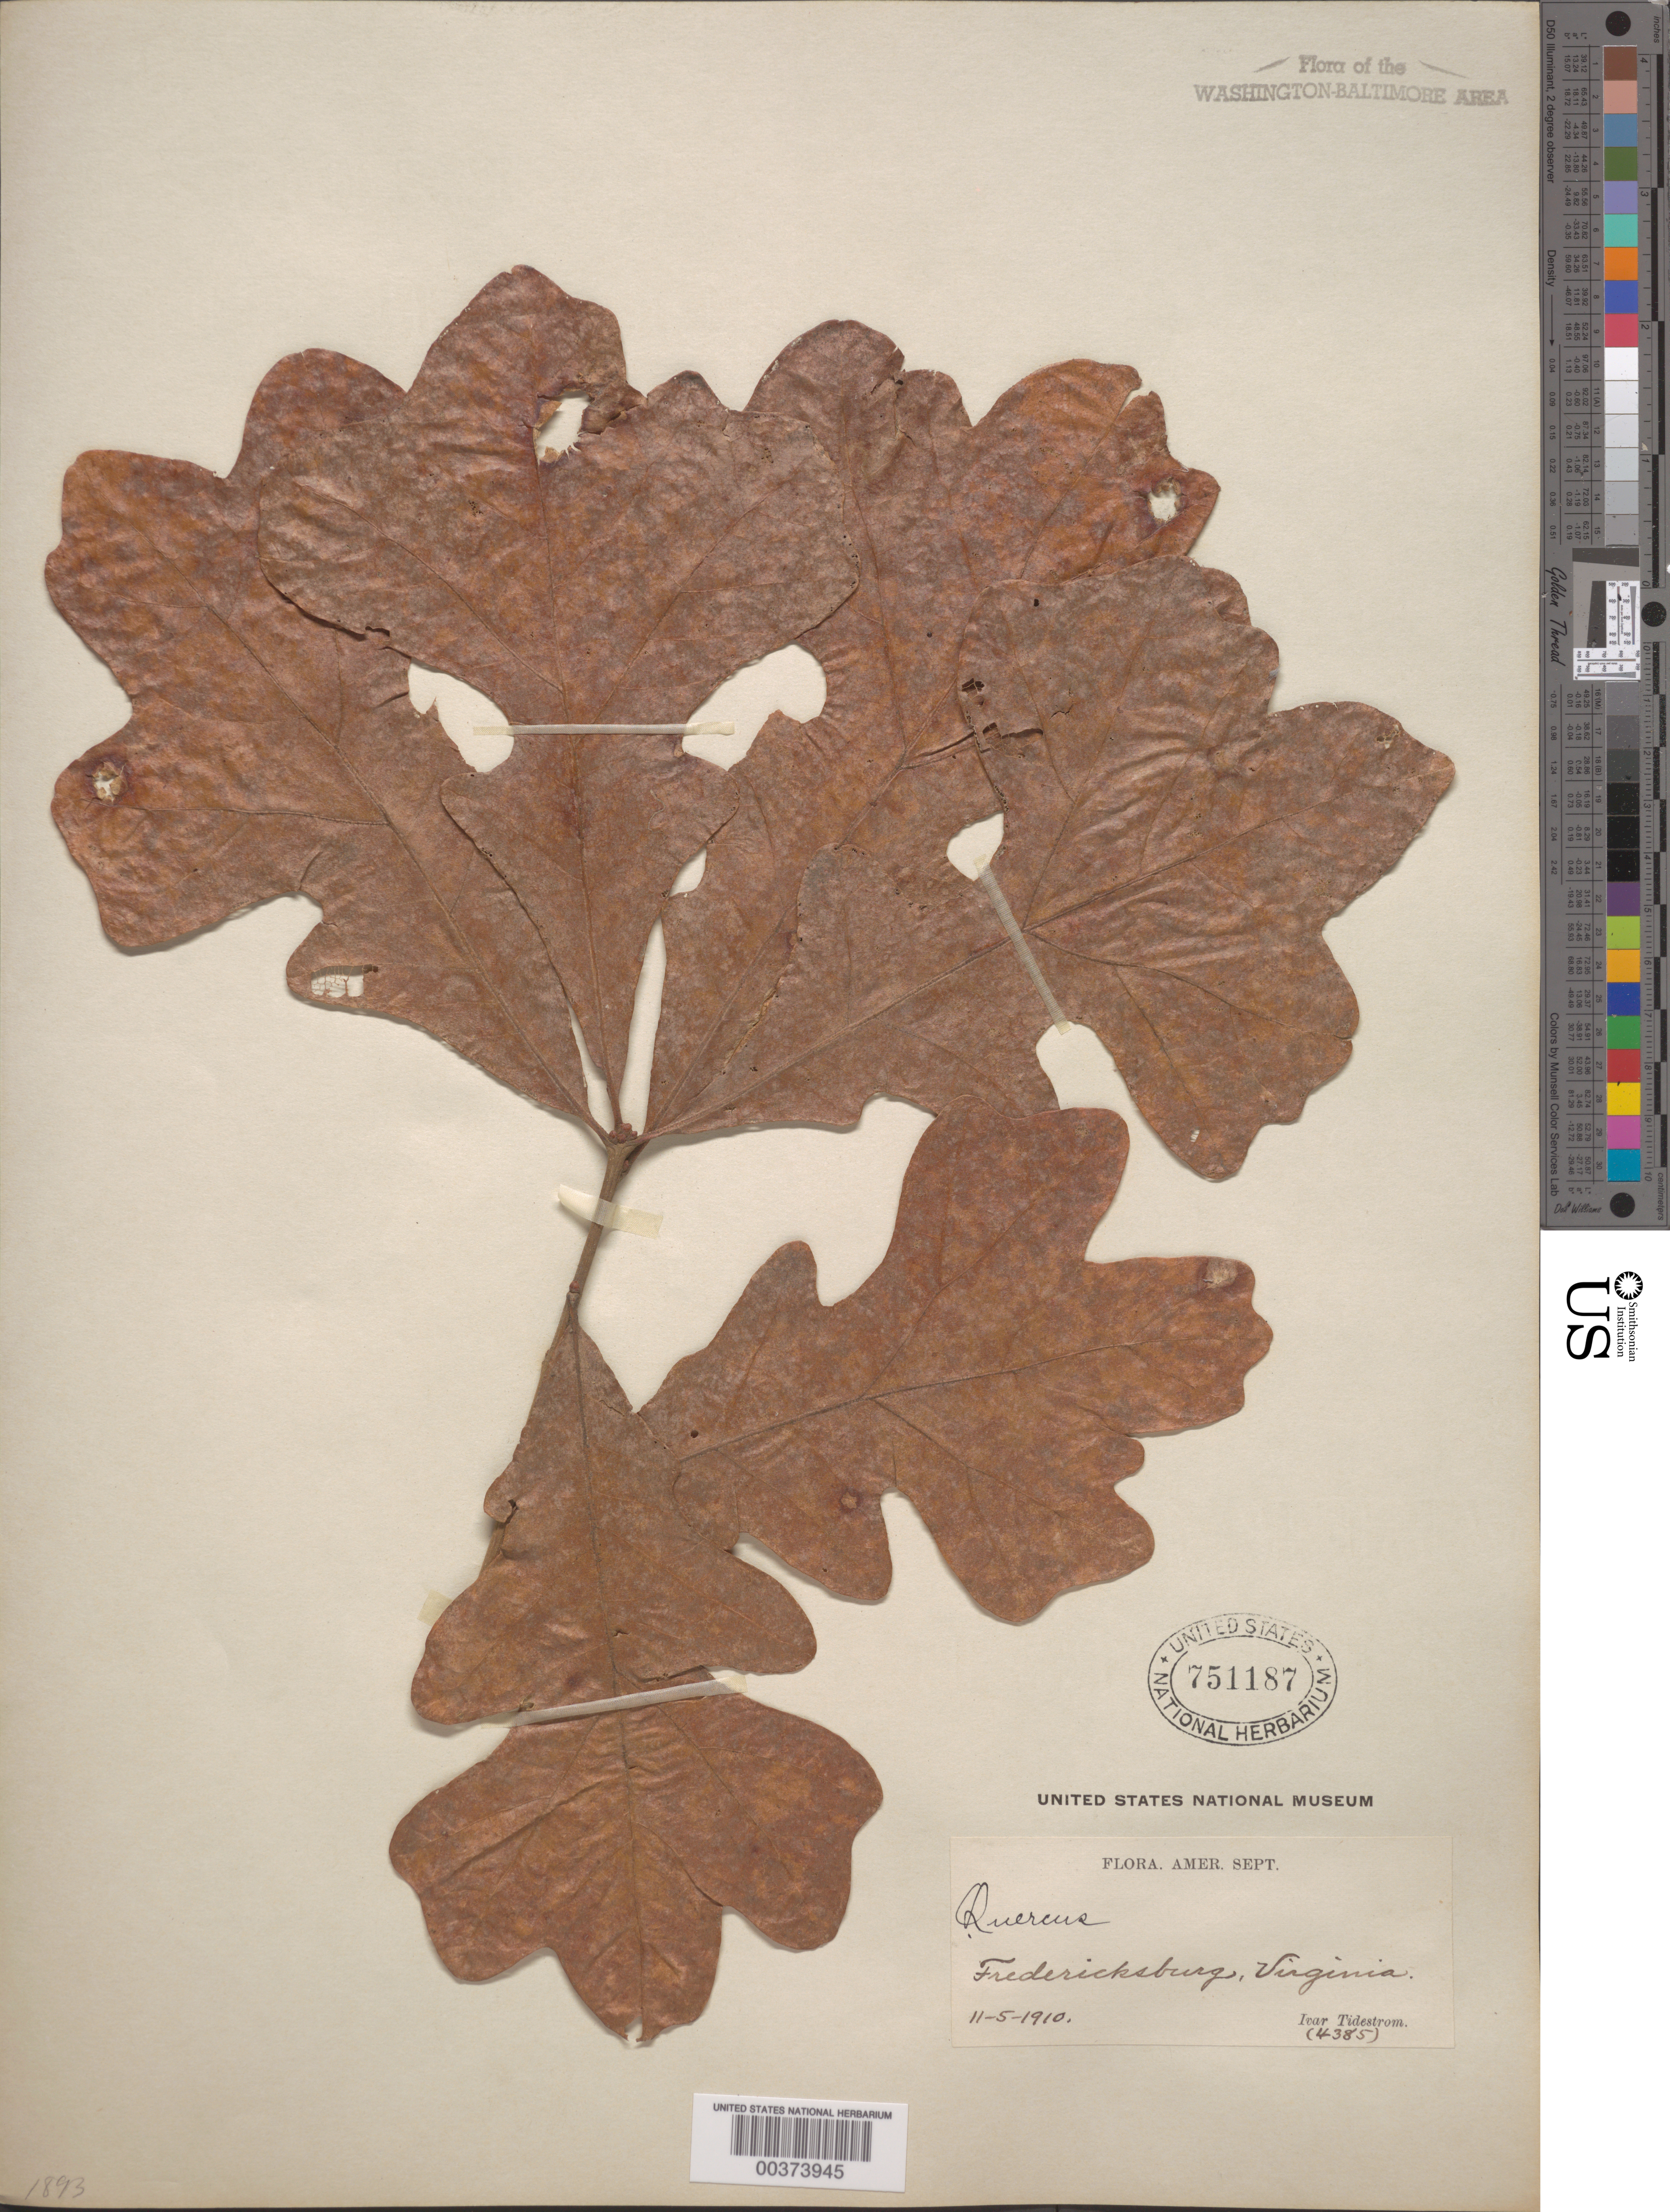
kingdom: Plantae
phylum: Tracheophyta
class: Magnoliopsida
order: Fagales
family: Fagaceae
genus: Quercus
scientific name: Quercus sp.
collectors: I. F. Tidestrom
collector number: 4385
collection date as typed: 05 Nov 1910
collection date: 1910-11-05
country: United States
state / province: Virginia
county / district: City of Fredericksburg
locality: Fredericksburg. [within Spotsylvania County]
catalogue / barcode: US 751187